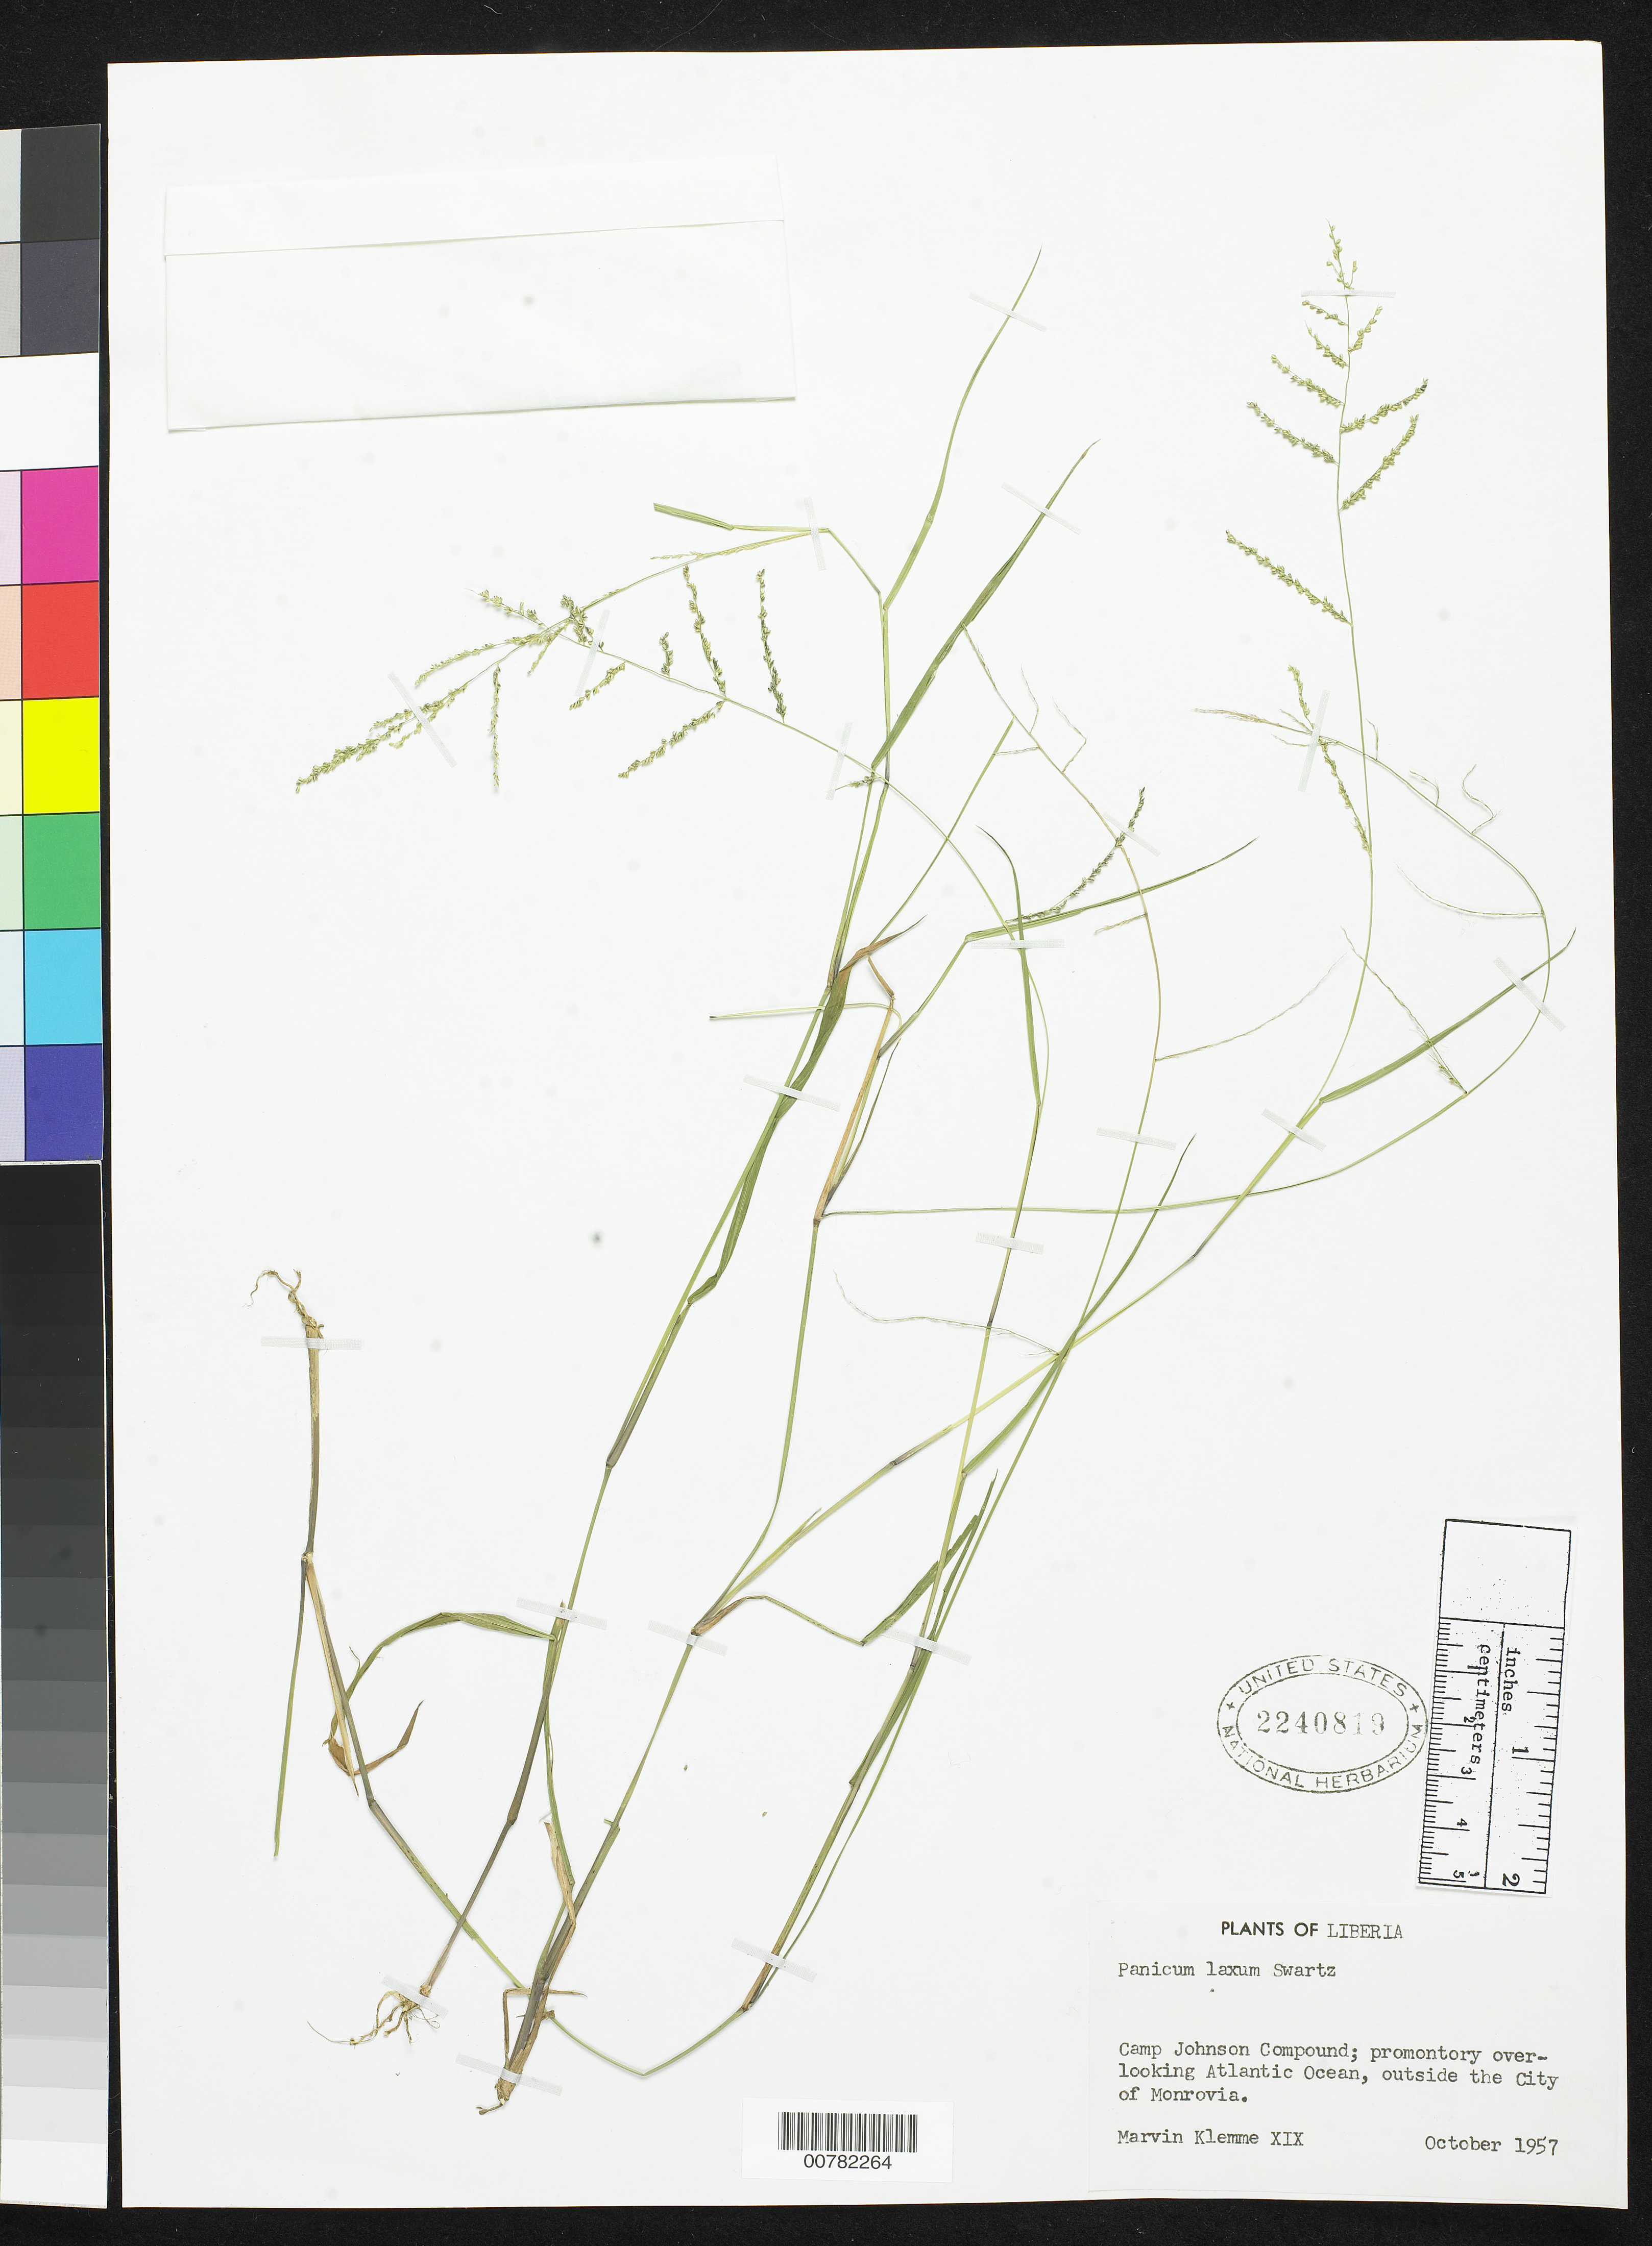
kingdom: Plantae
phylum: Tracheophyta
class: Liliopsida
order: Poales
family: Poaceae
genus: Panicum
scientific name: Panicum laxum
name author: Sw.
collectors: M. Klemme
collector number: XIX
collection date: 1957-10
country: Liberia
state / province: Montserrado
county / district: Monrovia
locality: Camp Johnson Compound; promontory overlooking Atlantic Ocean, outside the City of Monrovia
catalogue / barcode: US 2240819